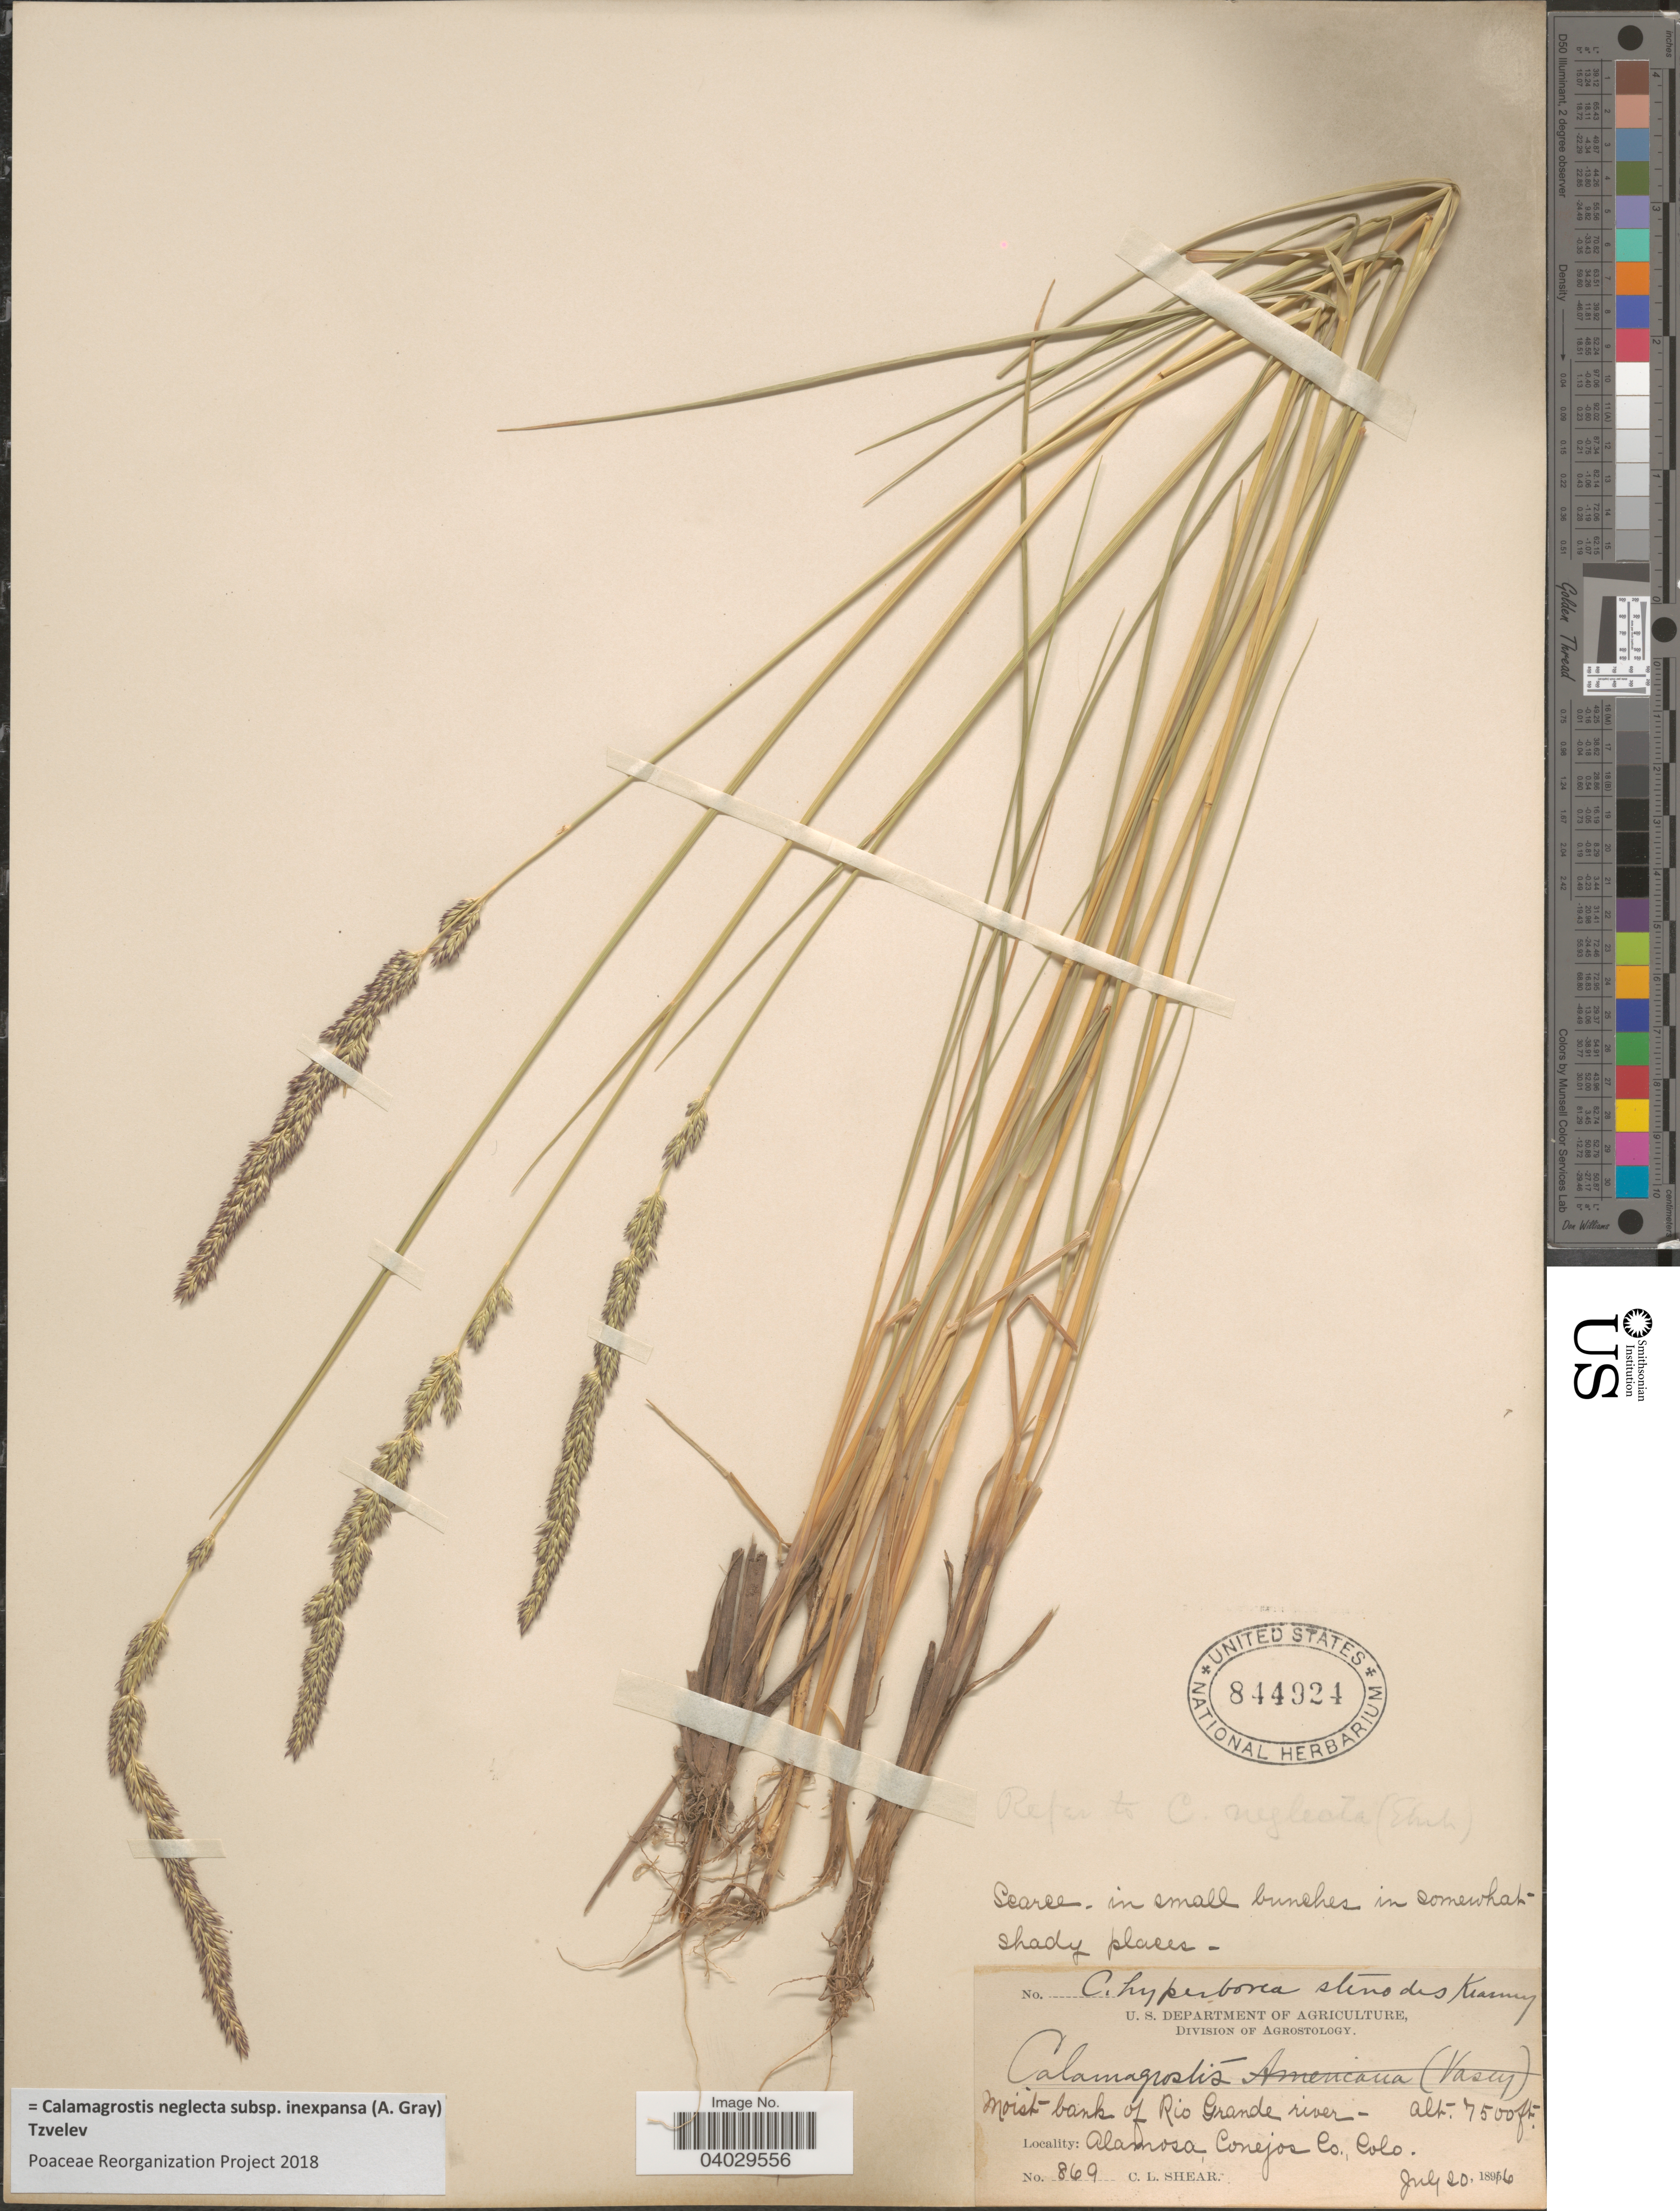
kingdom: Plantae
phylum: Tracheophyta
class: Liliopsida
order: Poales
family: Poaceae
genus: Calamagrostis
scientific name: Calamagrostis neglecta subsp. inexpansa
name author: (A. Gray) Tzvelev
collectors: C. L. Shear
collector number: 869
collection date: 1896-07-20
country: United States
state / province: Colorado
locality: Moist bank of Rio Grande river. Alamosa, Conejos Co.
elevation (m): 2286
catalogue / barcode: US 844924